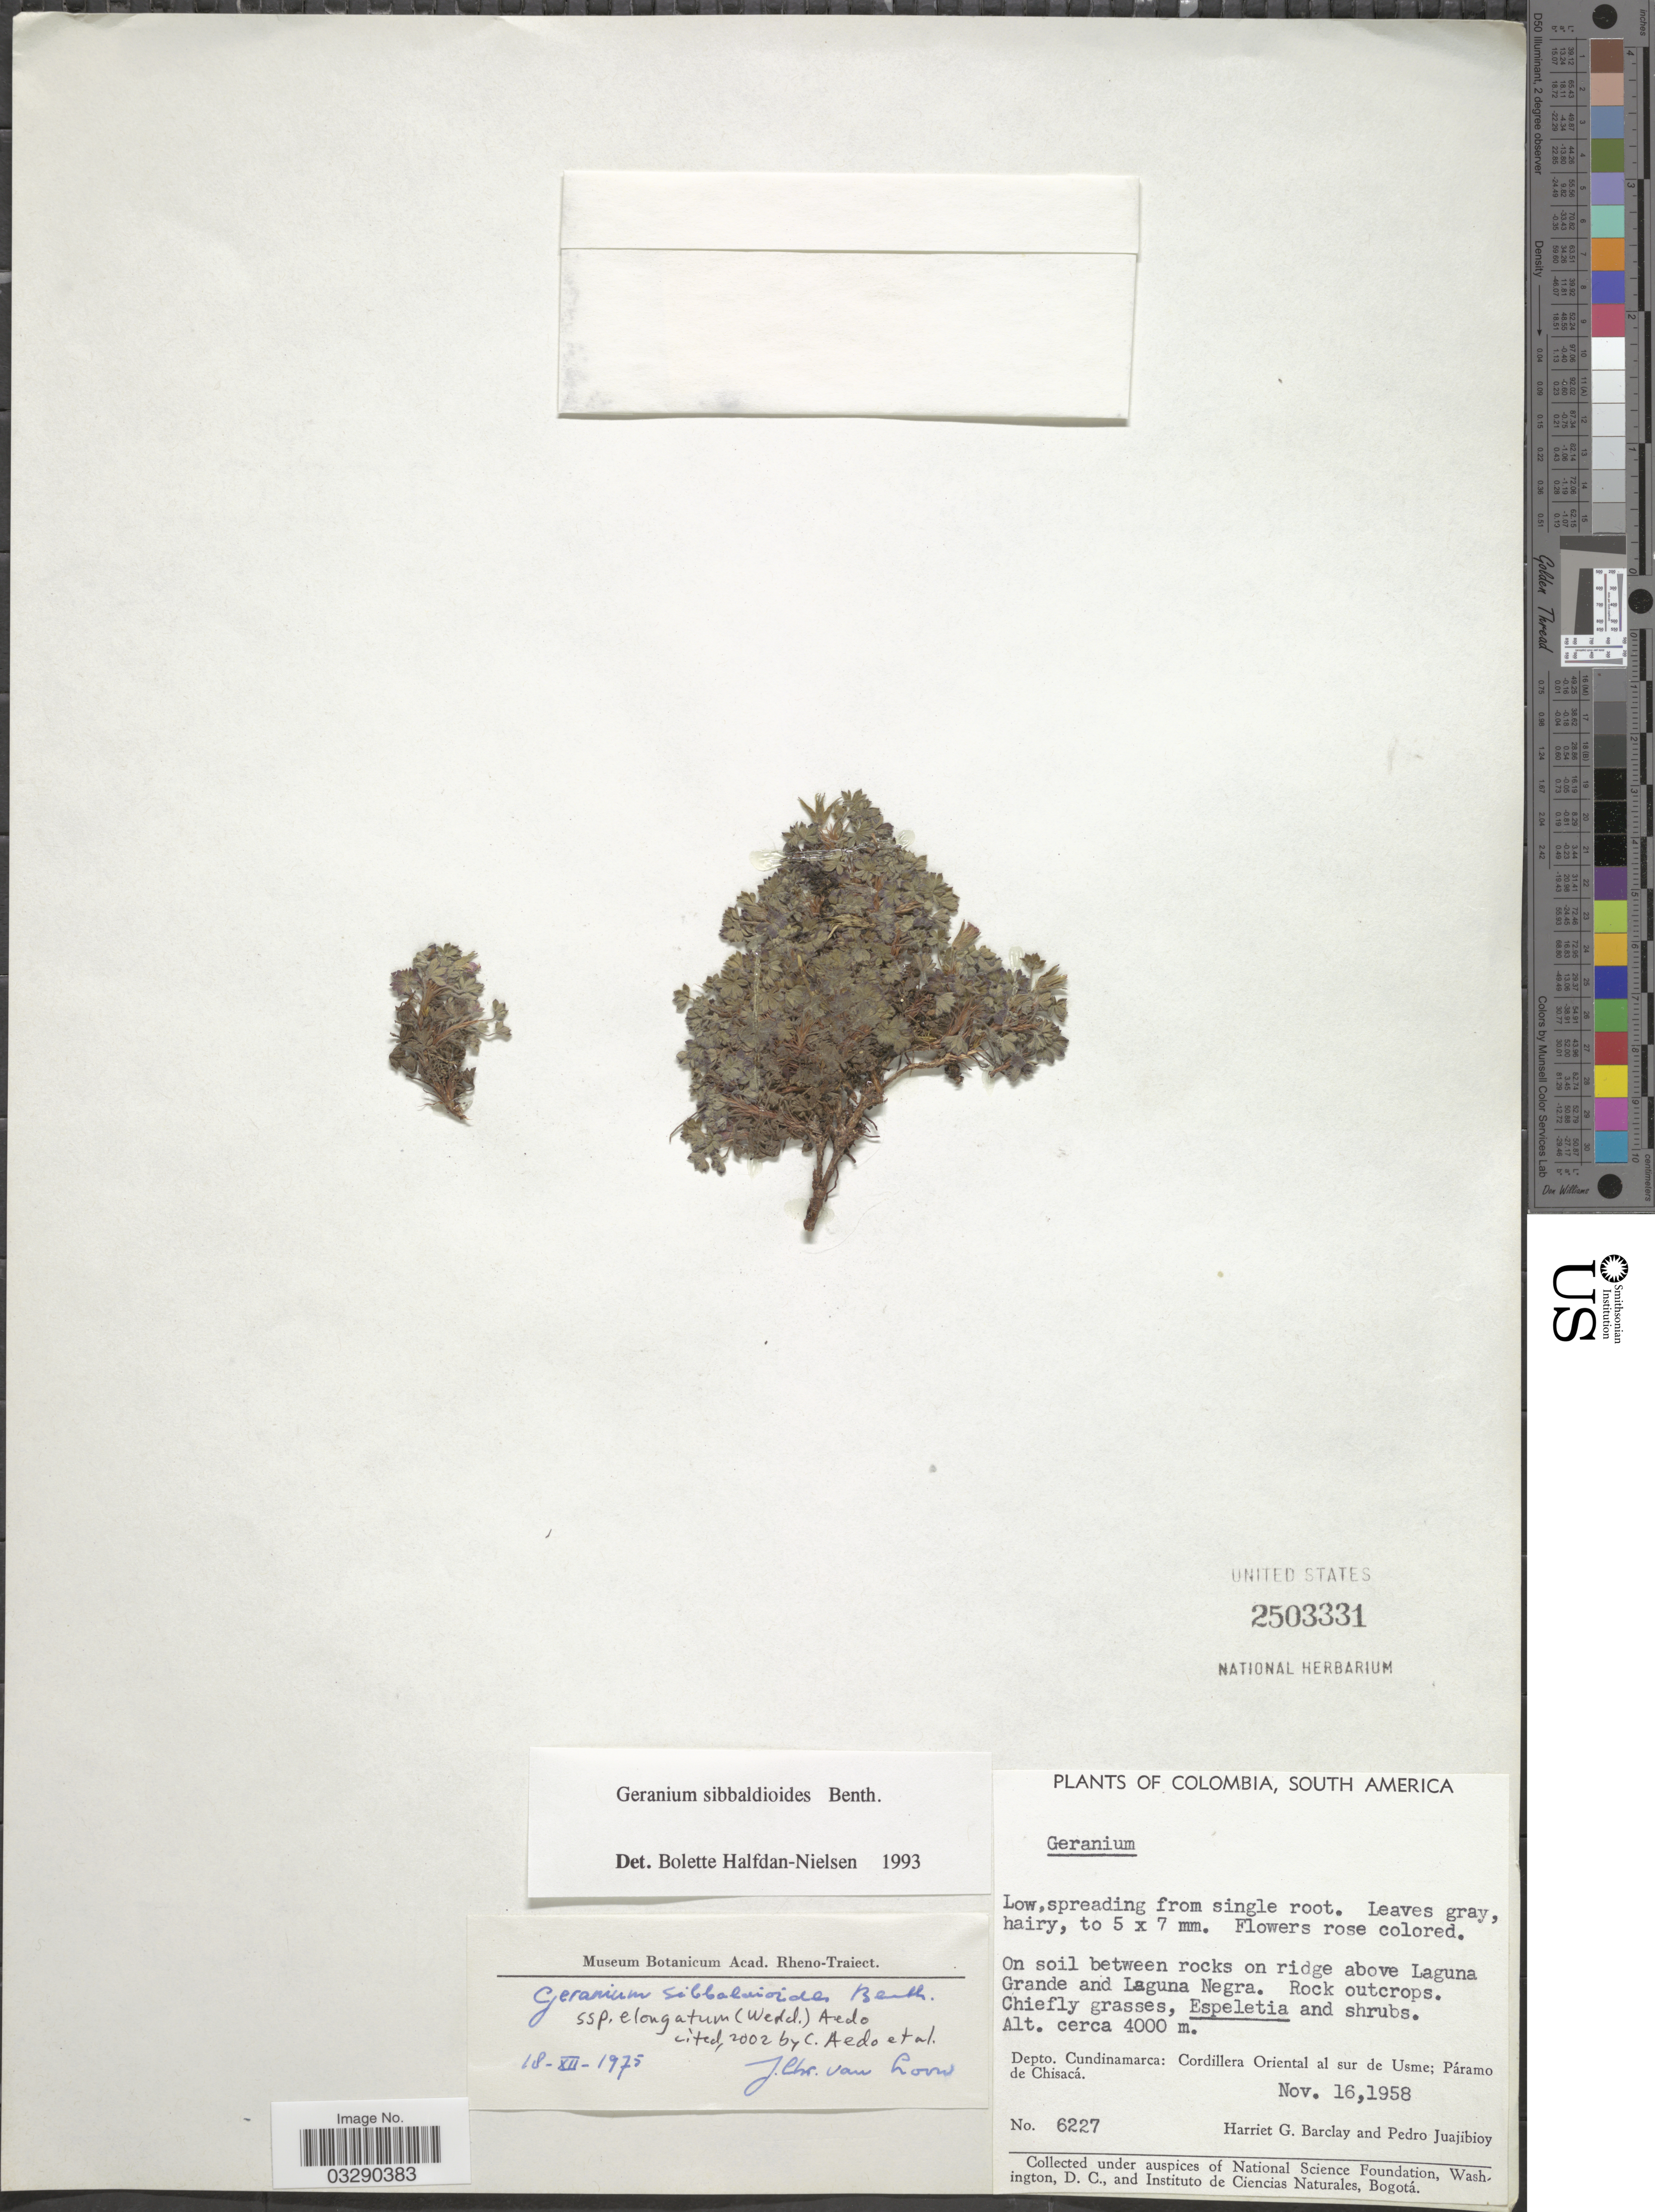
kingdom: Plantae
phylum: Tracheophyta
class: Magnoliopsida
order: Geraniales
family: Geraniaceae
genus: Geranium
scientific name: Geranium sibbaldioides subsp. elongatum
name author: (Wedd.) Aedo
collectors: H. G. Barclay & P. Juajibioy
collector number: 6227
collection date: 1958-11-16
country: Colombia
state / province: Cundinamarca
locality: On soil between rocks on ridge above Laguna Grande and Laguna Negra. Depto. Cundinamarca: Cordillera Oriental al sur de Usme; Páramo de Chisacá.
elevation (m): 4000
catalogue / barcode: US 2503331